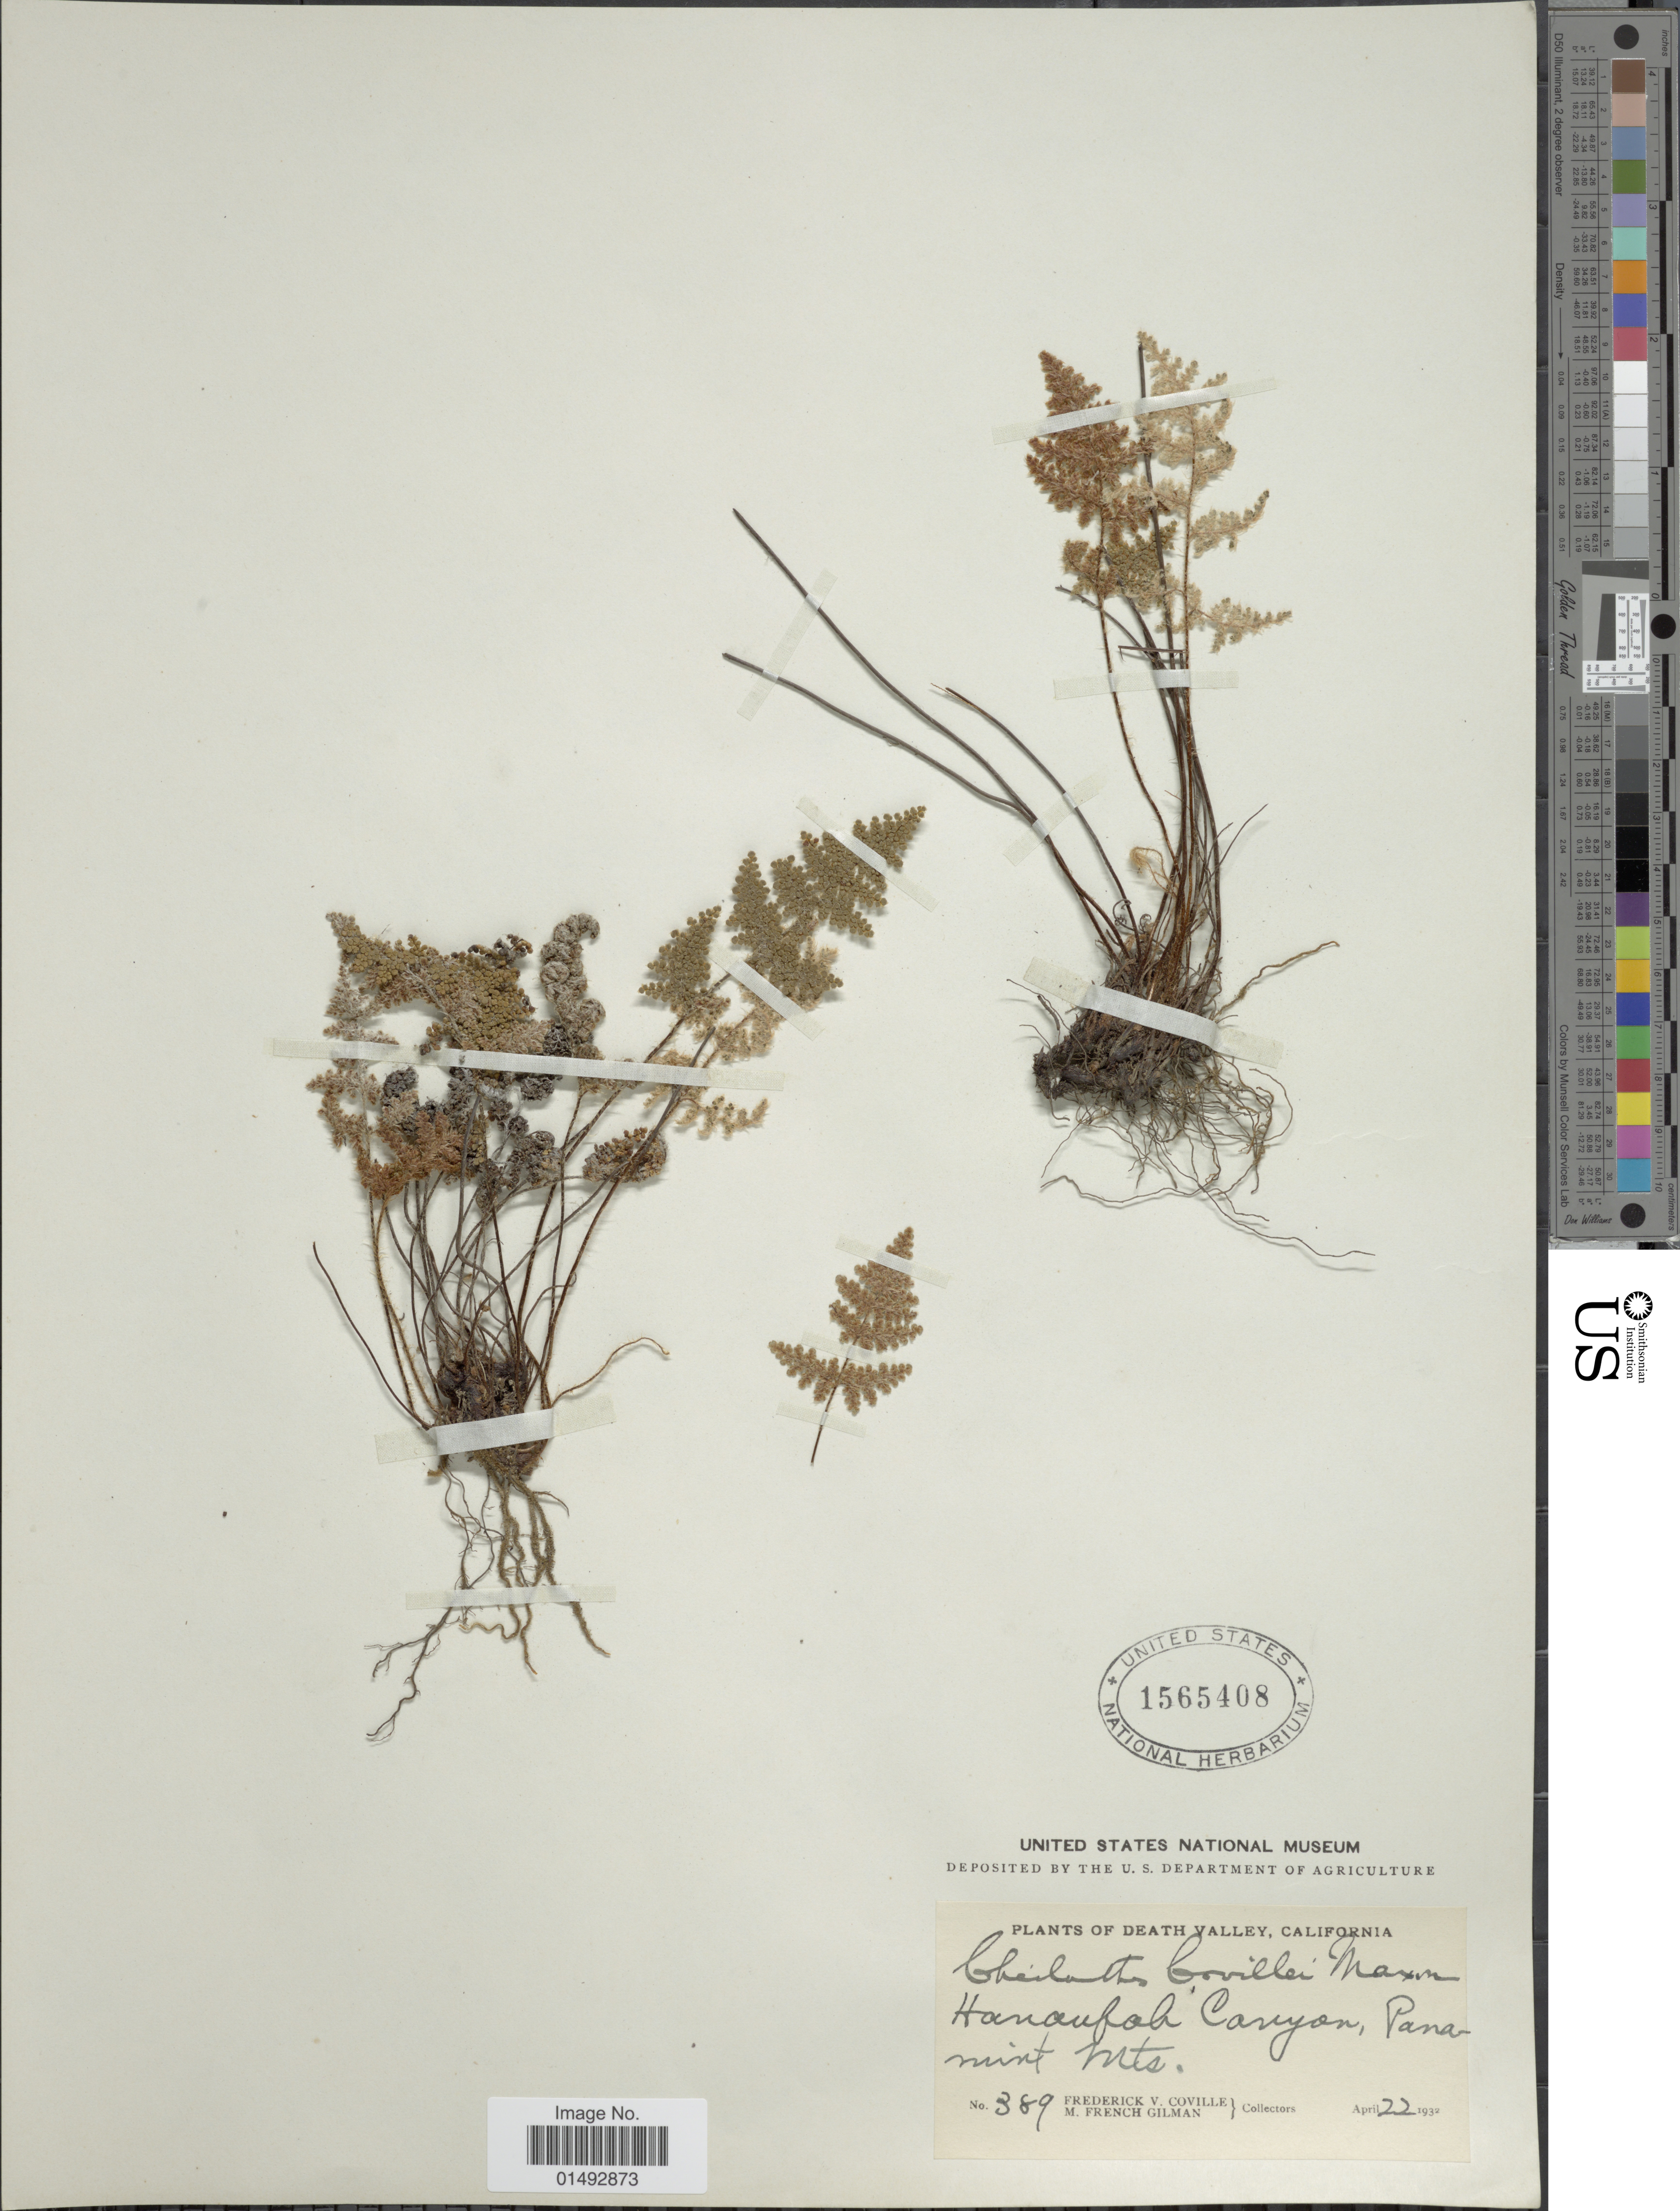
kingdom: Plantae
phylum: Tracheophyta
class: Polypodiopsida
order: Polypodiales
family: Pteridaceae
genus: Myriopteris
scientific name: Myriopteris covillei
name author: (Maxon) Á. Löve & D. Löve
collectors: F. V. Coville & M. F. Gilman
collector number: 389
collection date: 1932-04-22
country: United States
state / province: California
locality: Death Valley, Hanaupah canyon, Panamint Mts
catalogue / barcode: US 1565408